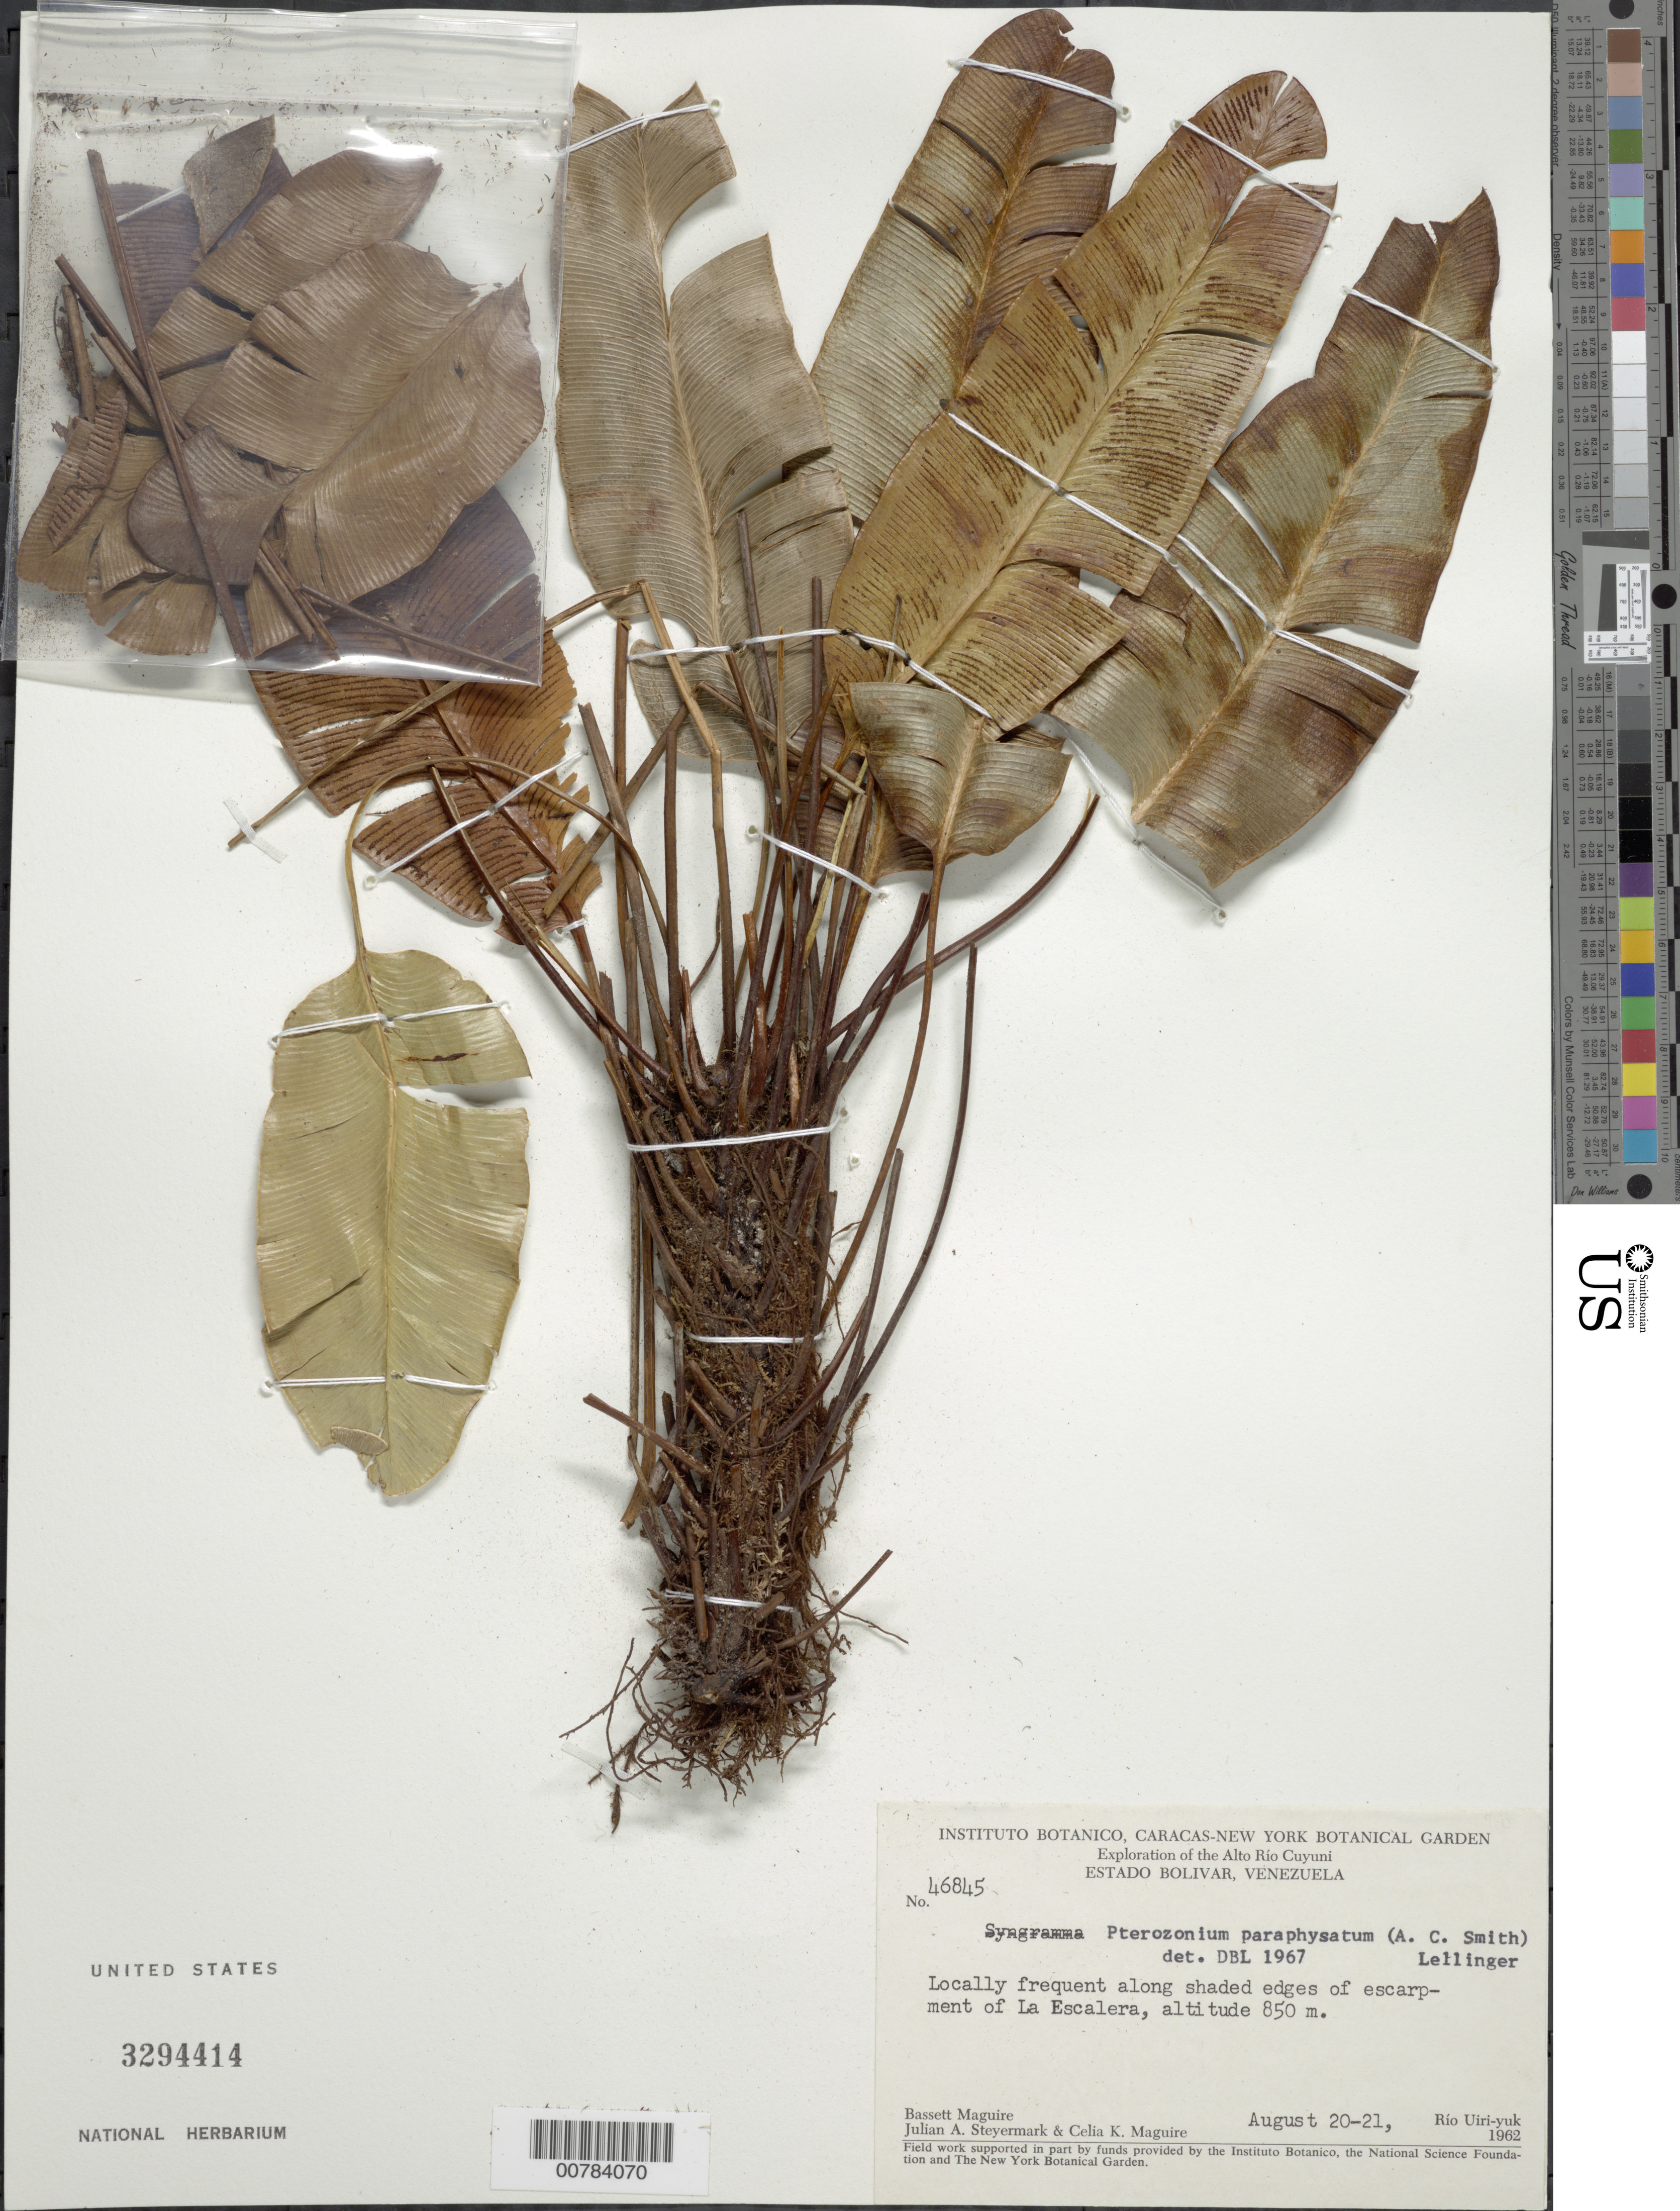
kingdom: Plantae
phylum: Tracheophyta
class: Polypodiopsida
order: Polypodiales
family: Pteridaceae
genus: Pterozonium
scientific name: Pterozonium paraphysatum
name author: (A.C. Sm.) Lellinger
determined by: Lellinger, David B., (BOT), Smithsonian Institution - National Museum of Natural History (UNITED STATES)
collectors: B. Maguire, C. K. Maguire & J. Steyermark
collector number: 46845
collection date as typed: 20-Aug-62 to 21-Aug-62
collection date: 1962-08-20/1962-08-21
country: Venezuela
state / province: Bolívar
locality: Alto Río Cuyuni, Río Uiri-yuk, La Escalera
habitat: Along shaded edges of escarpment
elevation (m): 850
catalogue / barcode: US 3294414